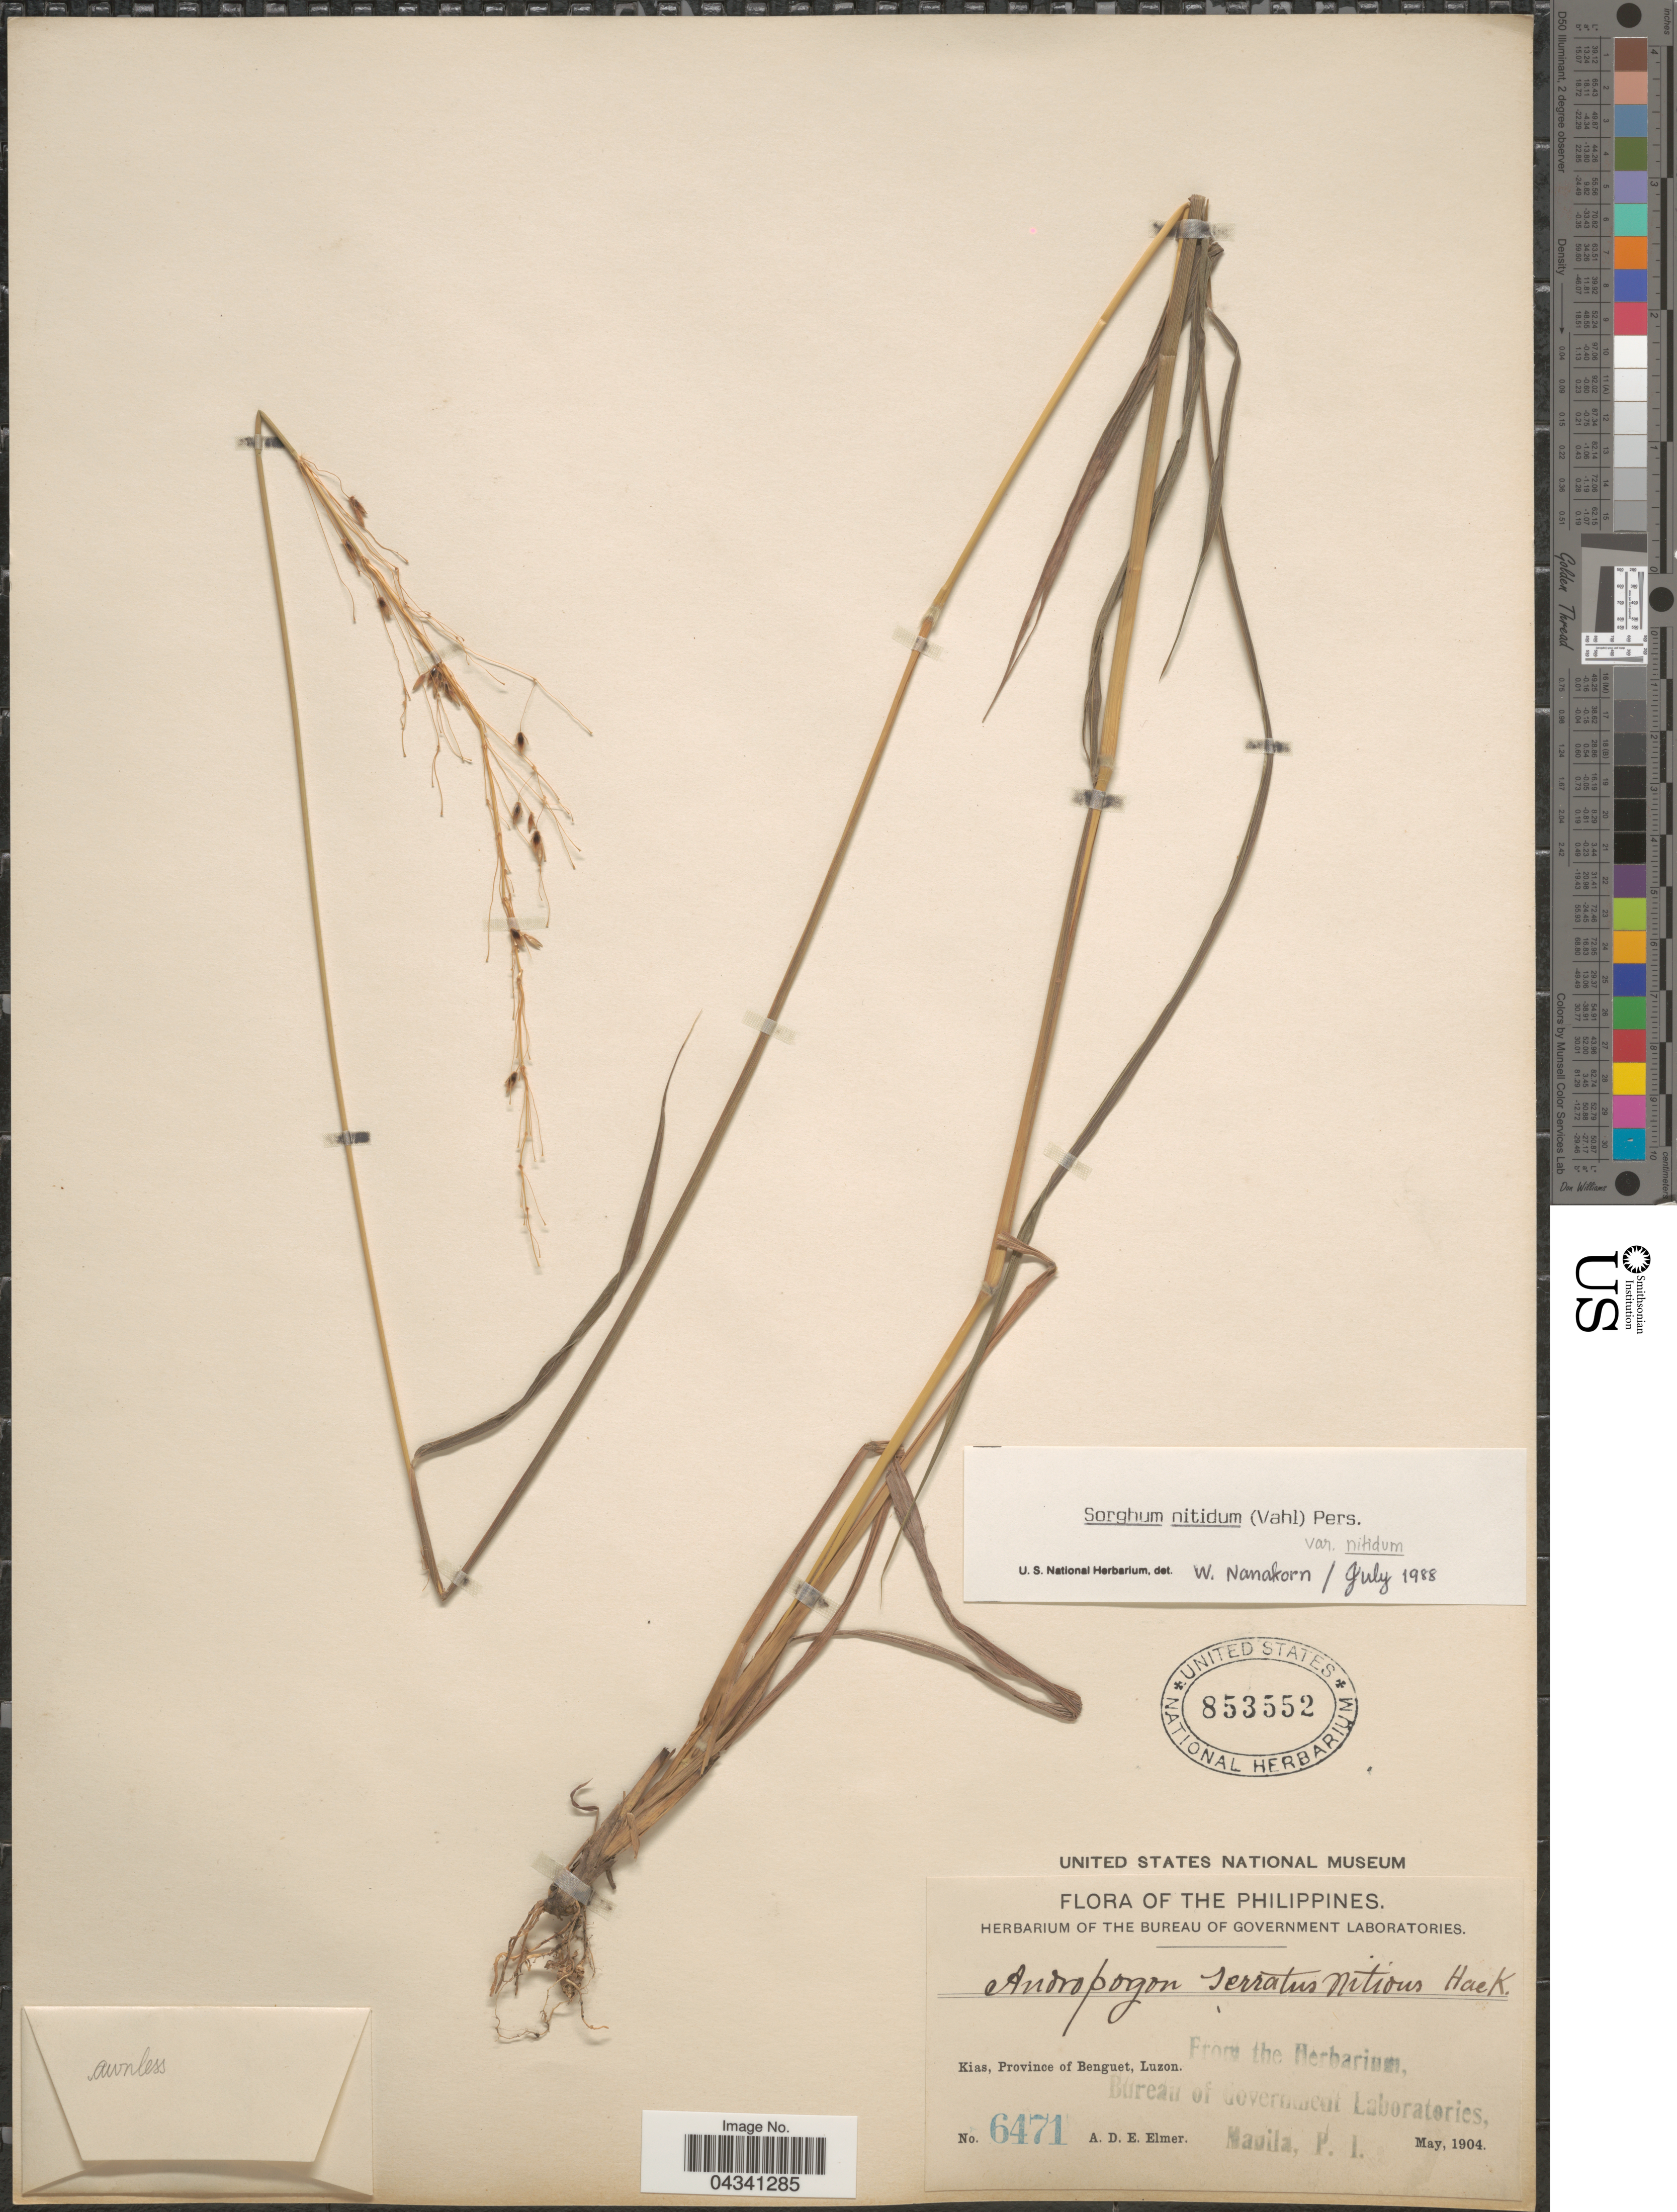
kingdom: Plantae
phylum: Tracheophyta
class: Liliopsida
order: Poales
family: Poaceae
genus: Sorghum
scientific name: Sorghum nitidum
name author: (Vahl) Pers.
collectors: A. D. E. Elmer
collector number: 6471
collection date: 1904-05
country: Philippines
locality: Kias, Province of Benguet, Luzon.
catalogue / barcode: US 853552